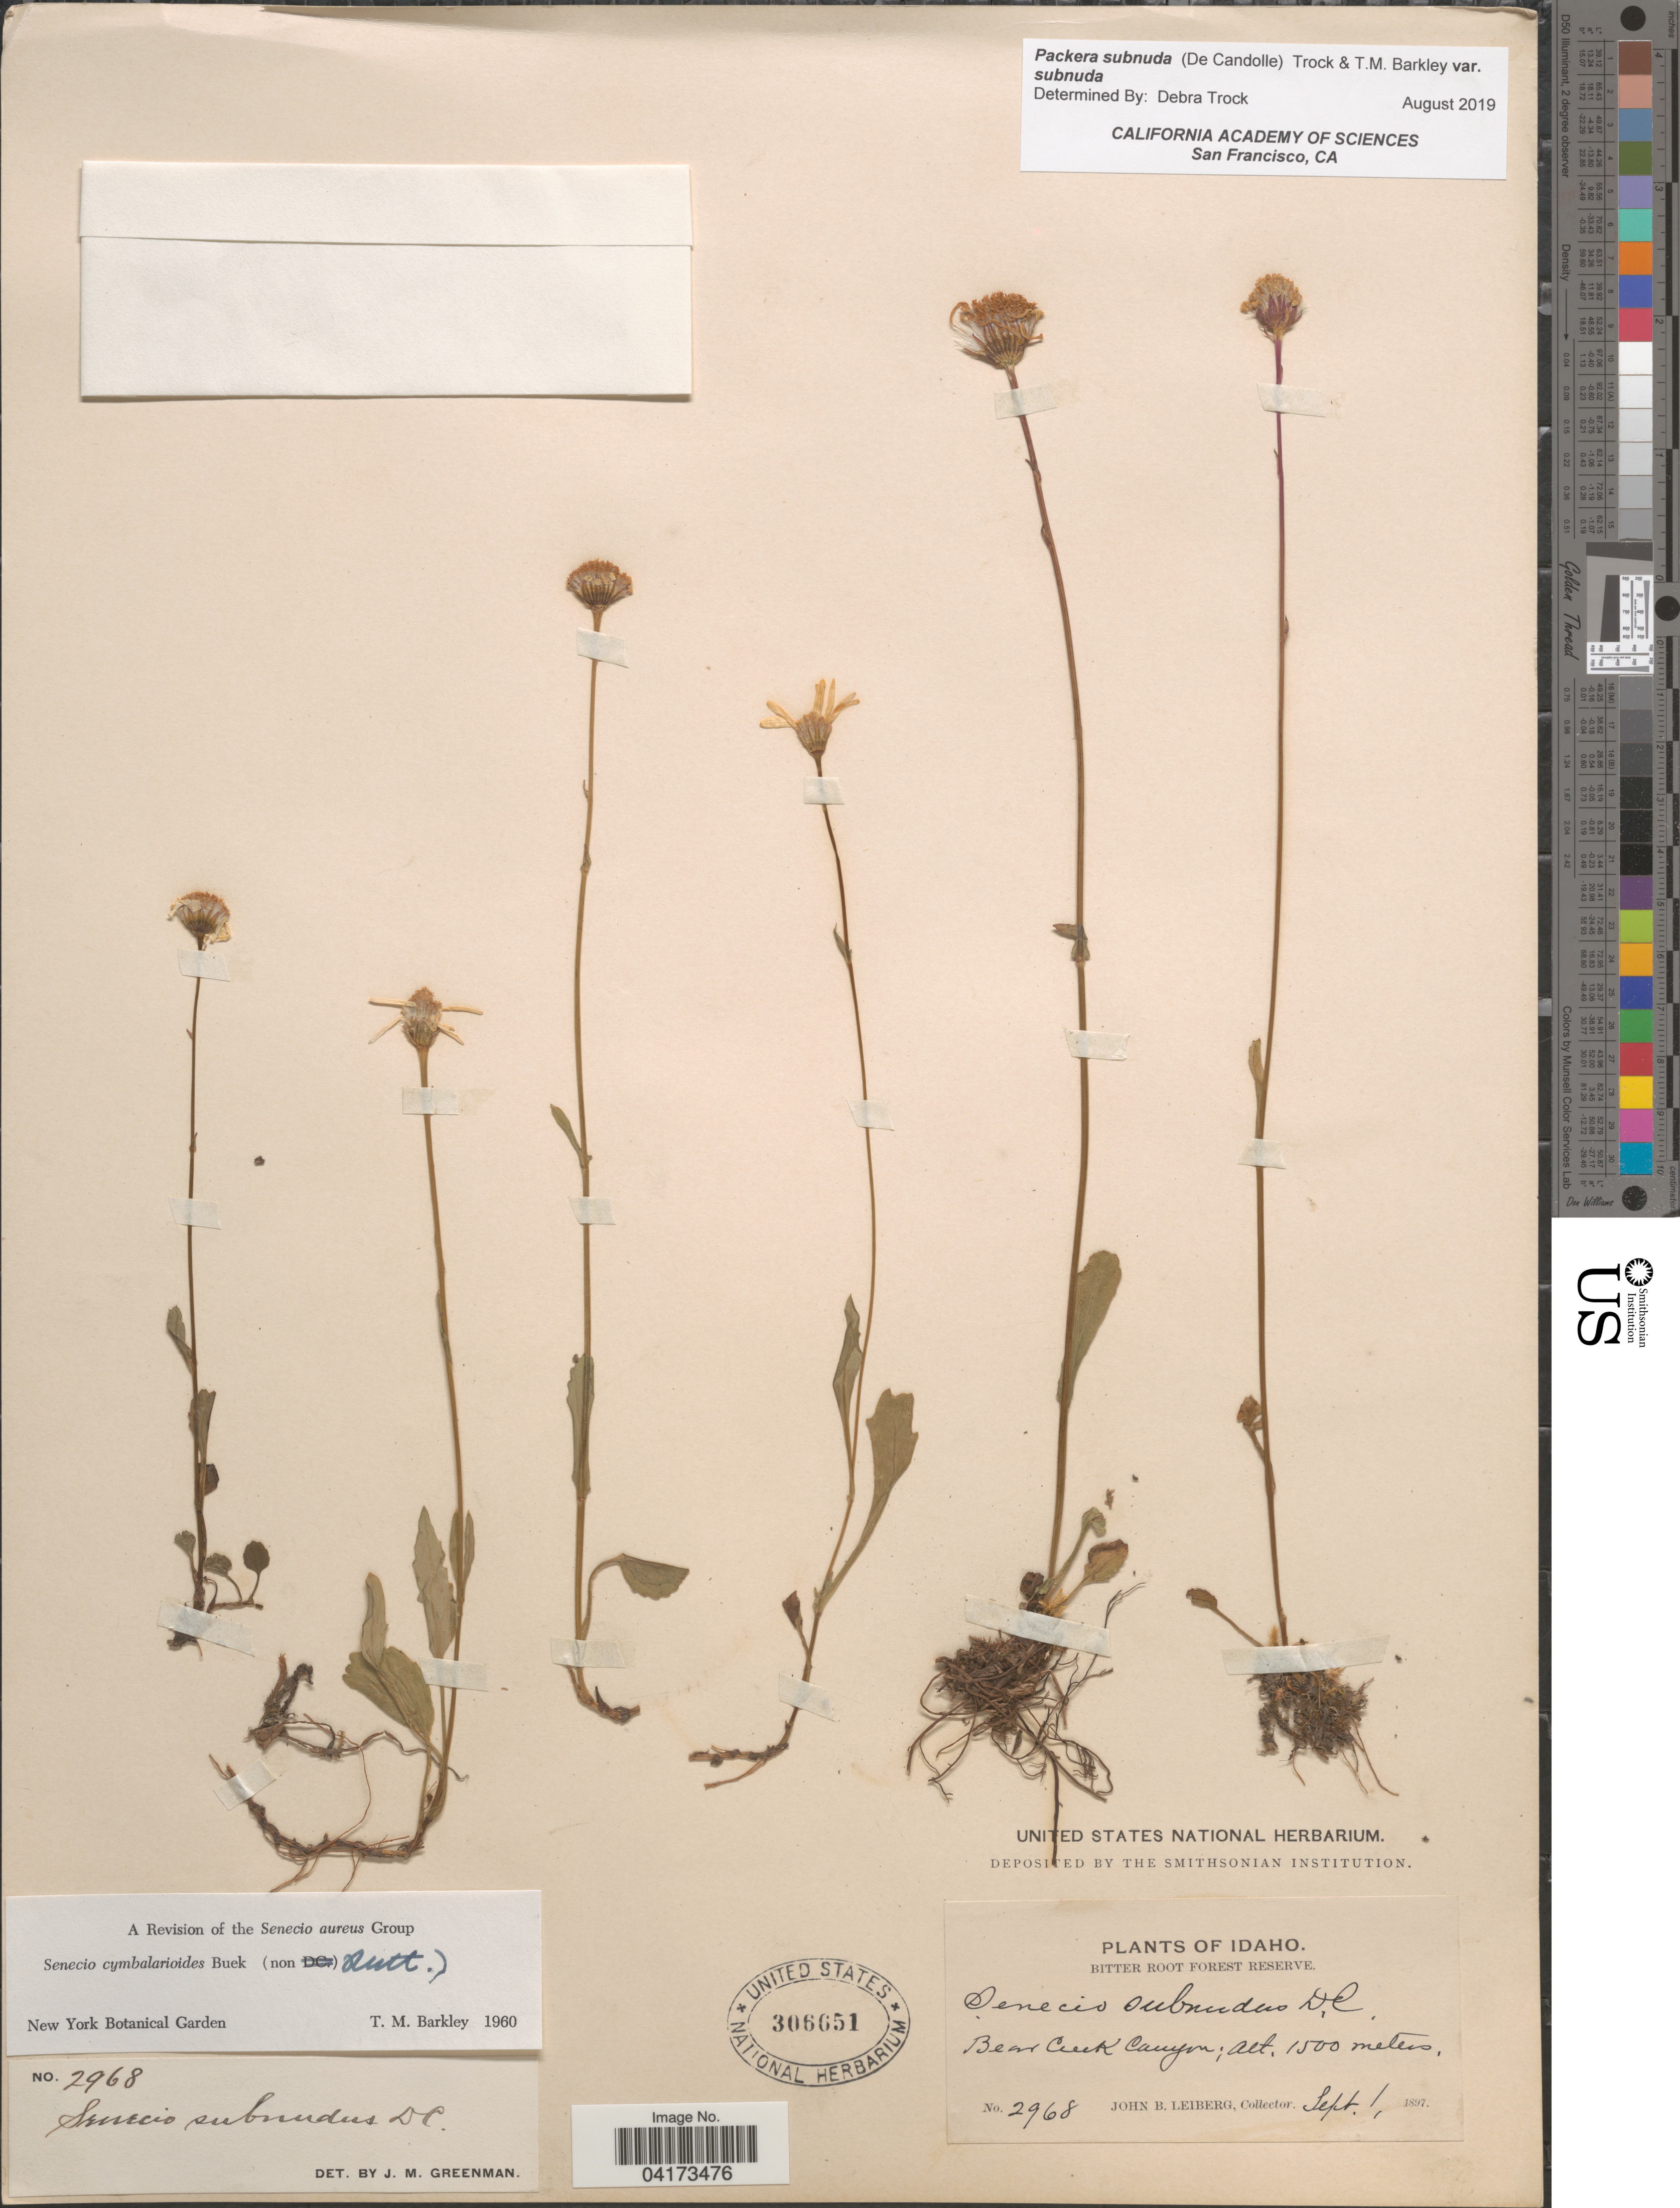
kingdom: Plantae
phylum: Tracheophyta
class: Magnoliopsida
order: Asterales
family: Asteraceae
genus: Packera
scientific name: Packera subnuda var. subnuda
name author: (DC.) Trock & T.M. Barkley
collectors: J. B. Leiberg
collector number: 2968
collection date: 1897-09-01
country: United States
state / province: Idaho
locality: Bitter Root Forest Reserve. Bear Creek Canyon.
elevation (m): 1500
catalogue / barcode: US 306651